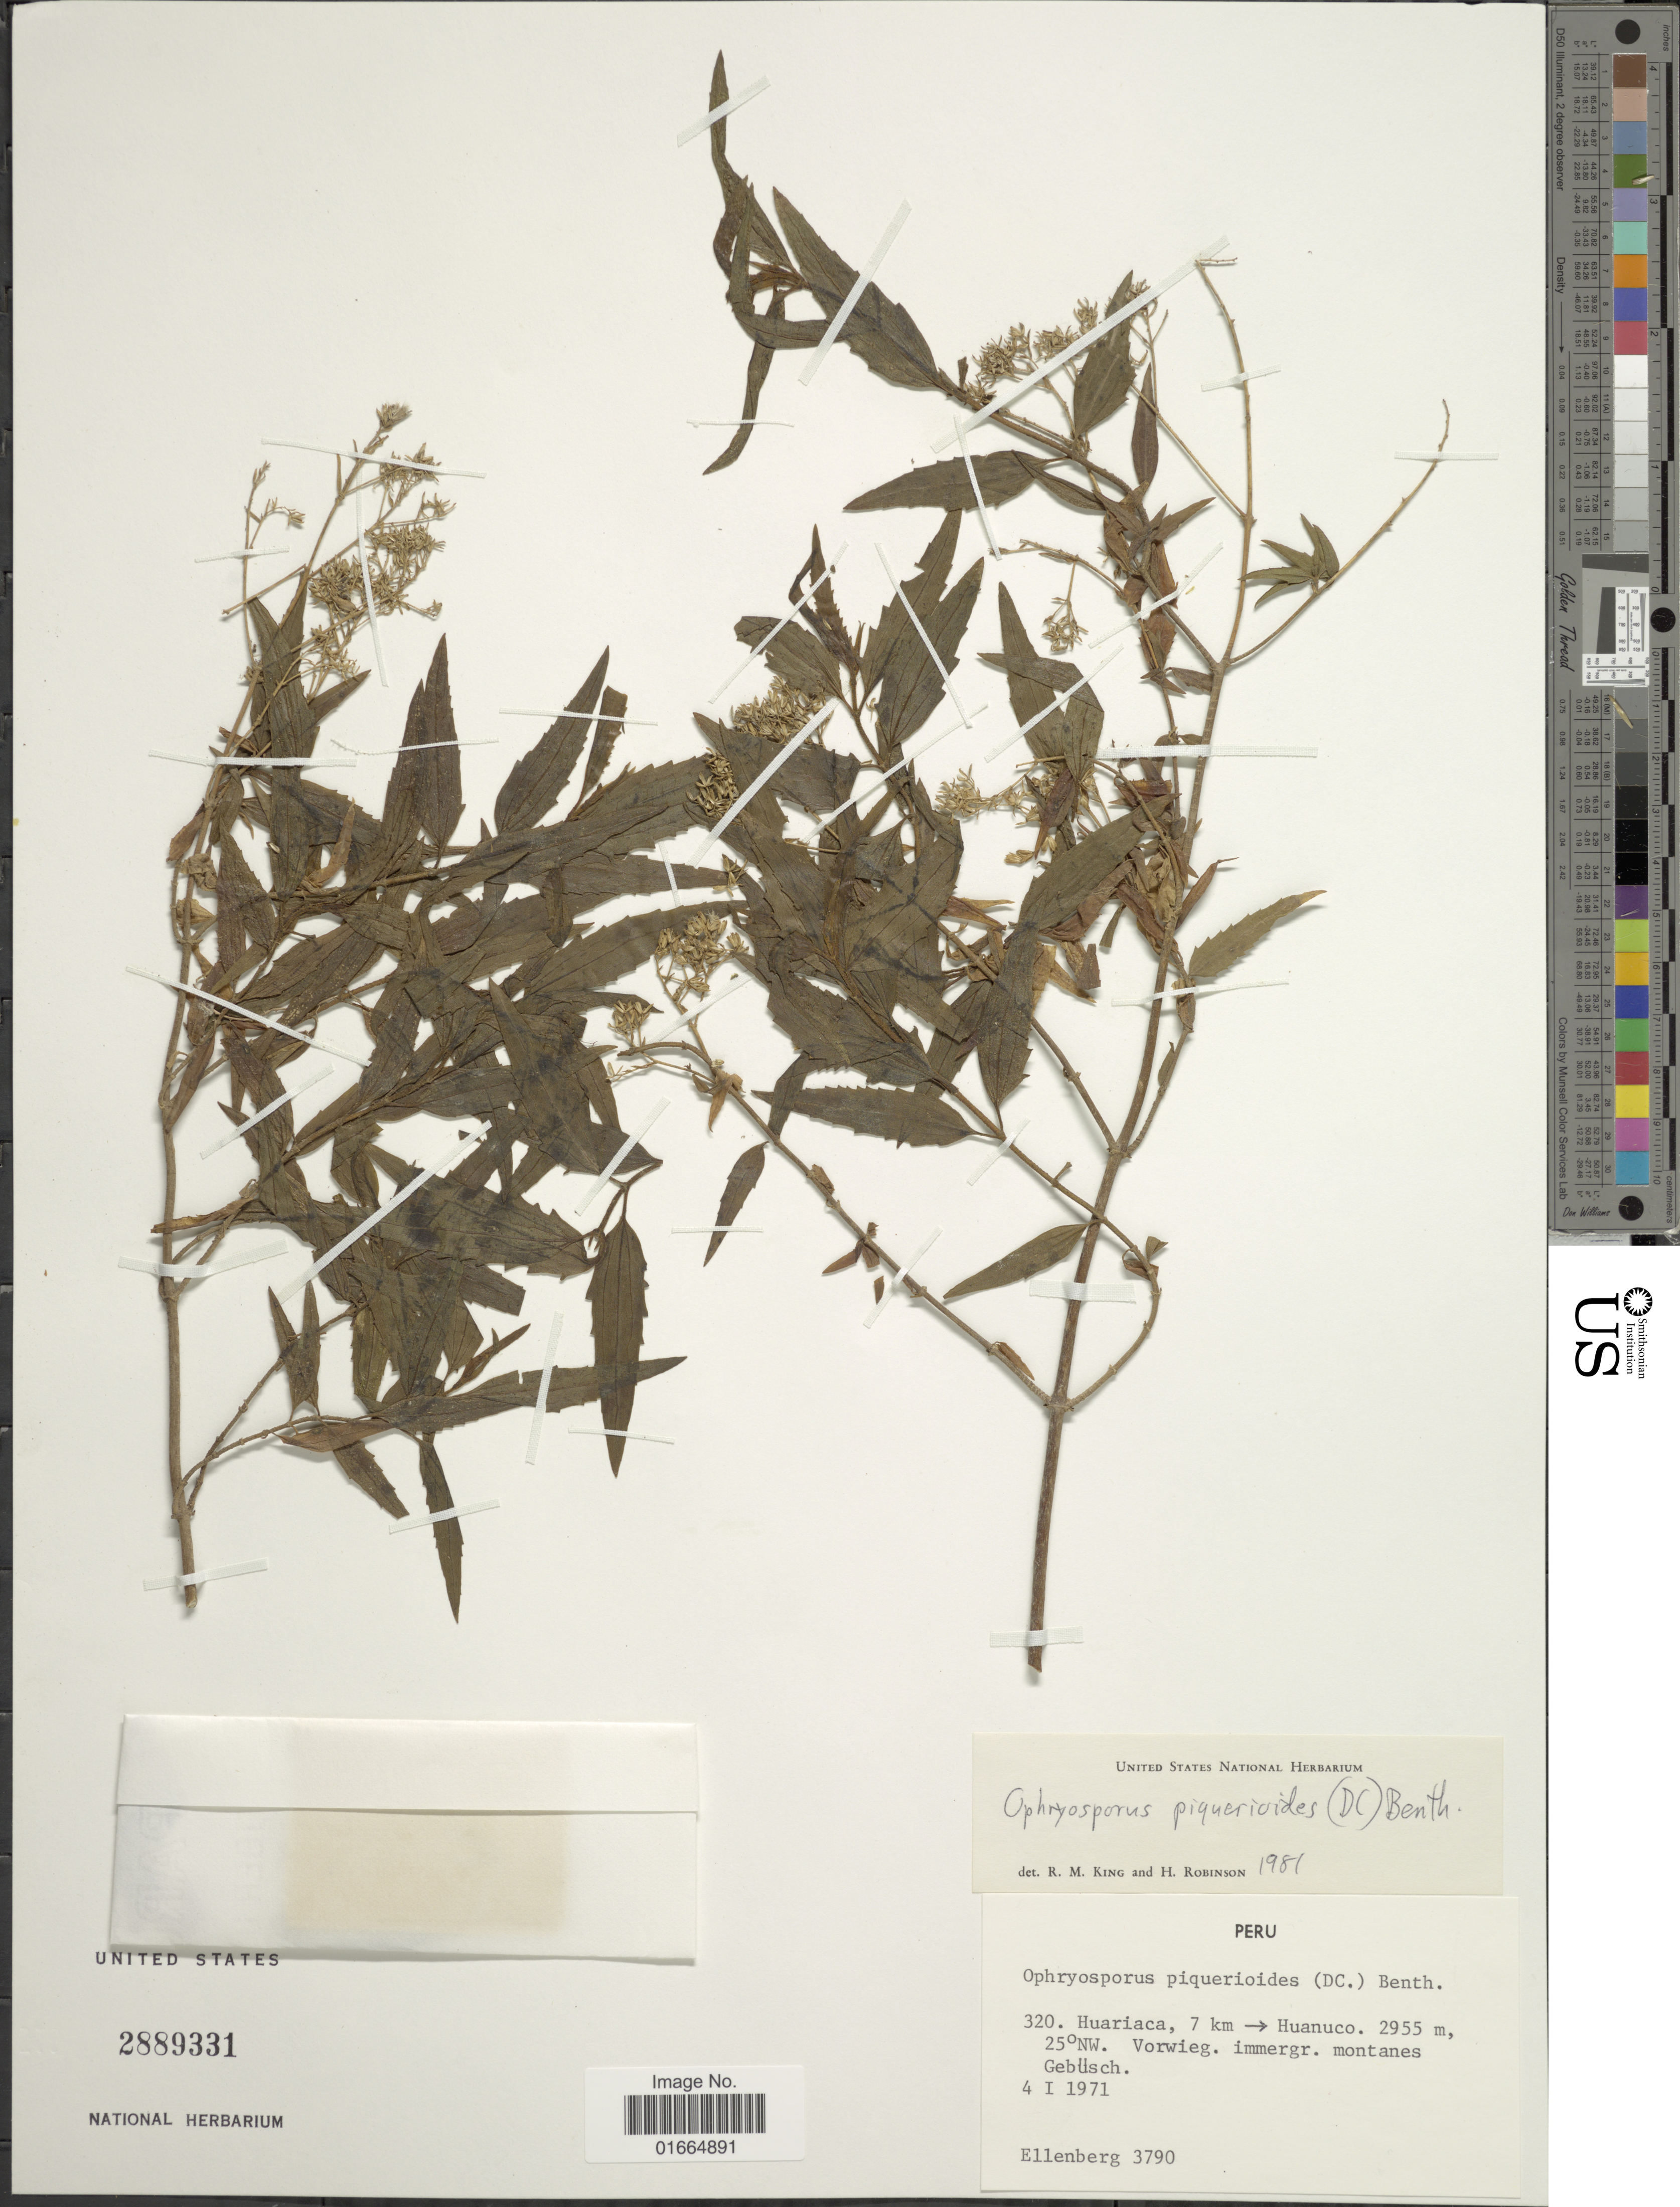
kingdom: Plantae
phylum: Tracheophyta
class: Magnoliopsida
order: Asterales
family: Asteraceae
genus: Ophryosporus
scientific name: Ophryosporus piquerioides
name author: (DC.) Benth. ex Baker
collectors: H. Ellenberg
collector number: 3790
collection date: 1971-01-04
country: Peru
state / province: Huánuco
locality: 320. Huariaca, 7 km -> Huanuco. 25°NW. Vorwieg. immergr. montanes Gebüsch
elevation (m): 2955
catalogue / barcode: US 2889331